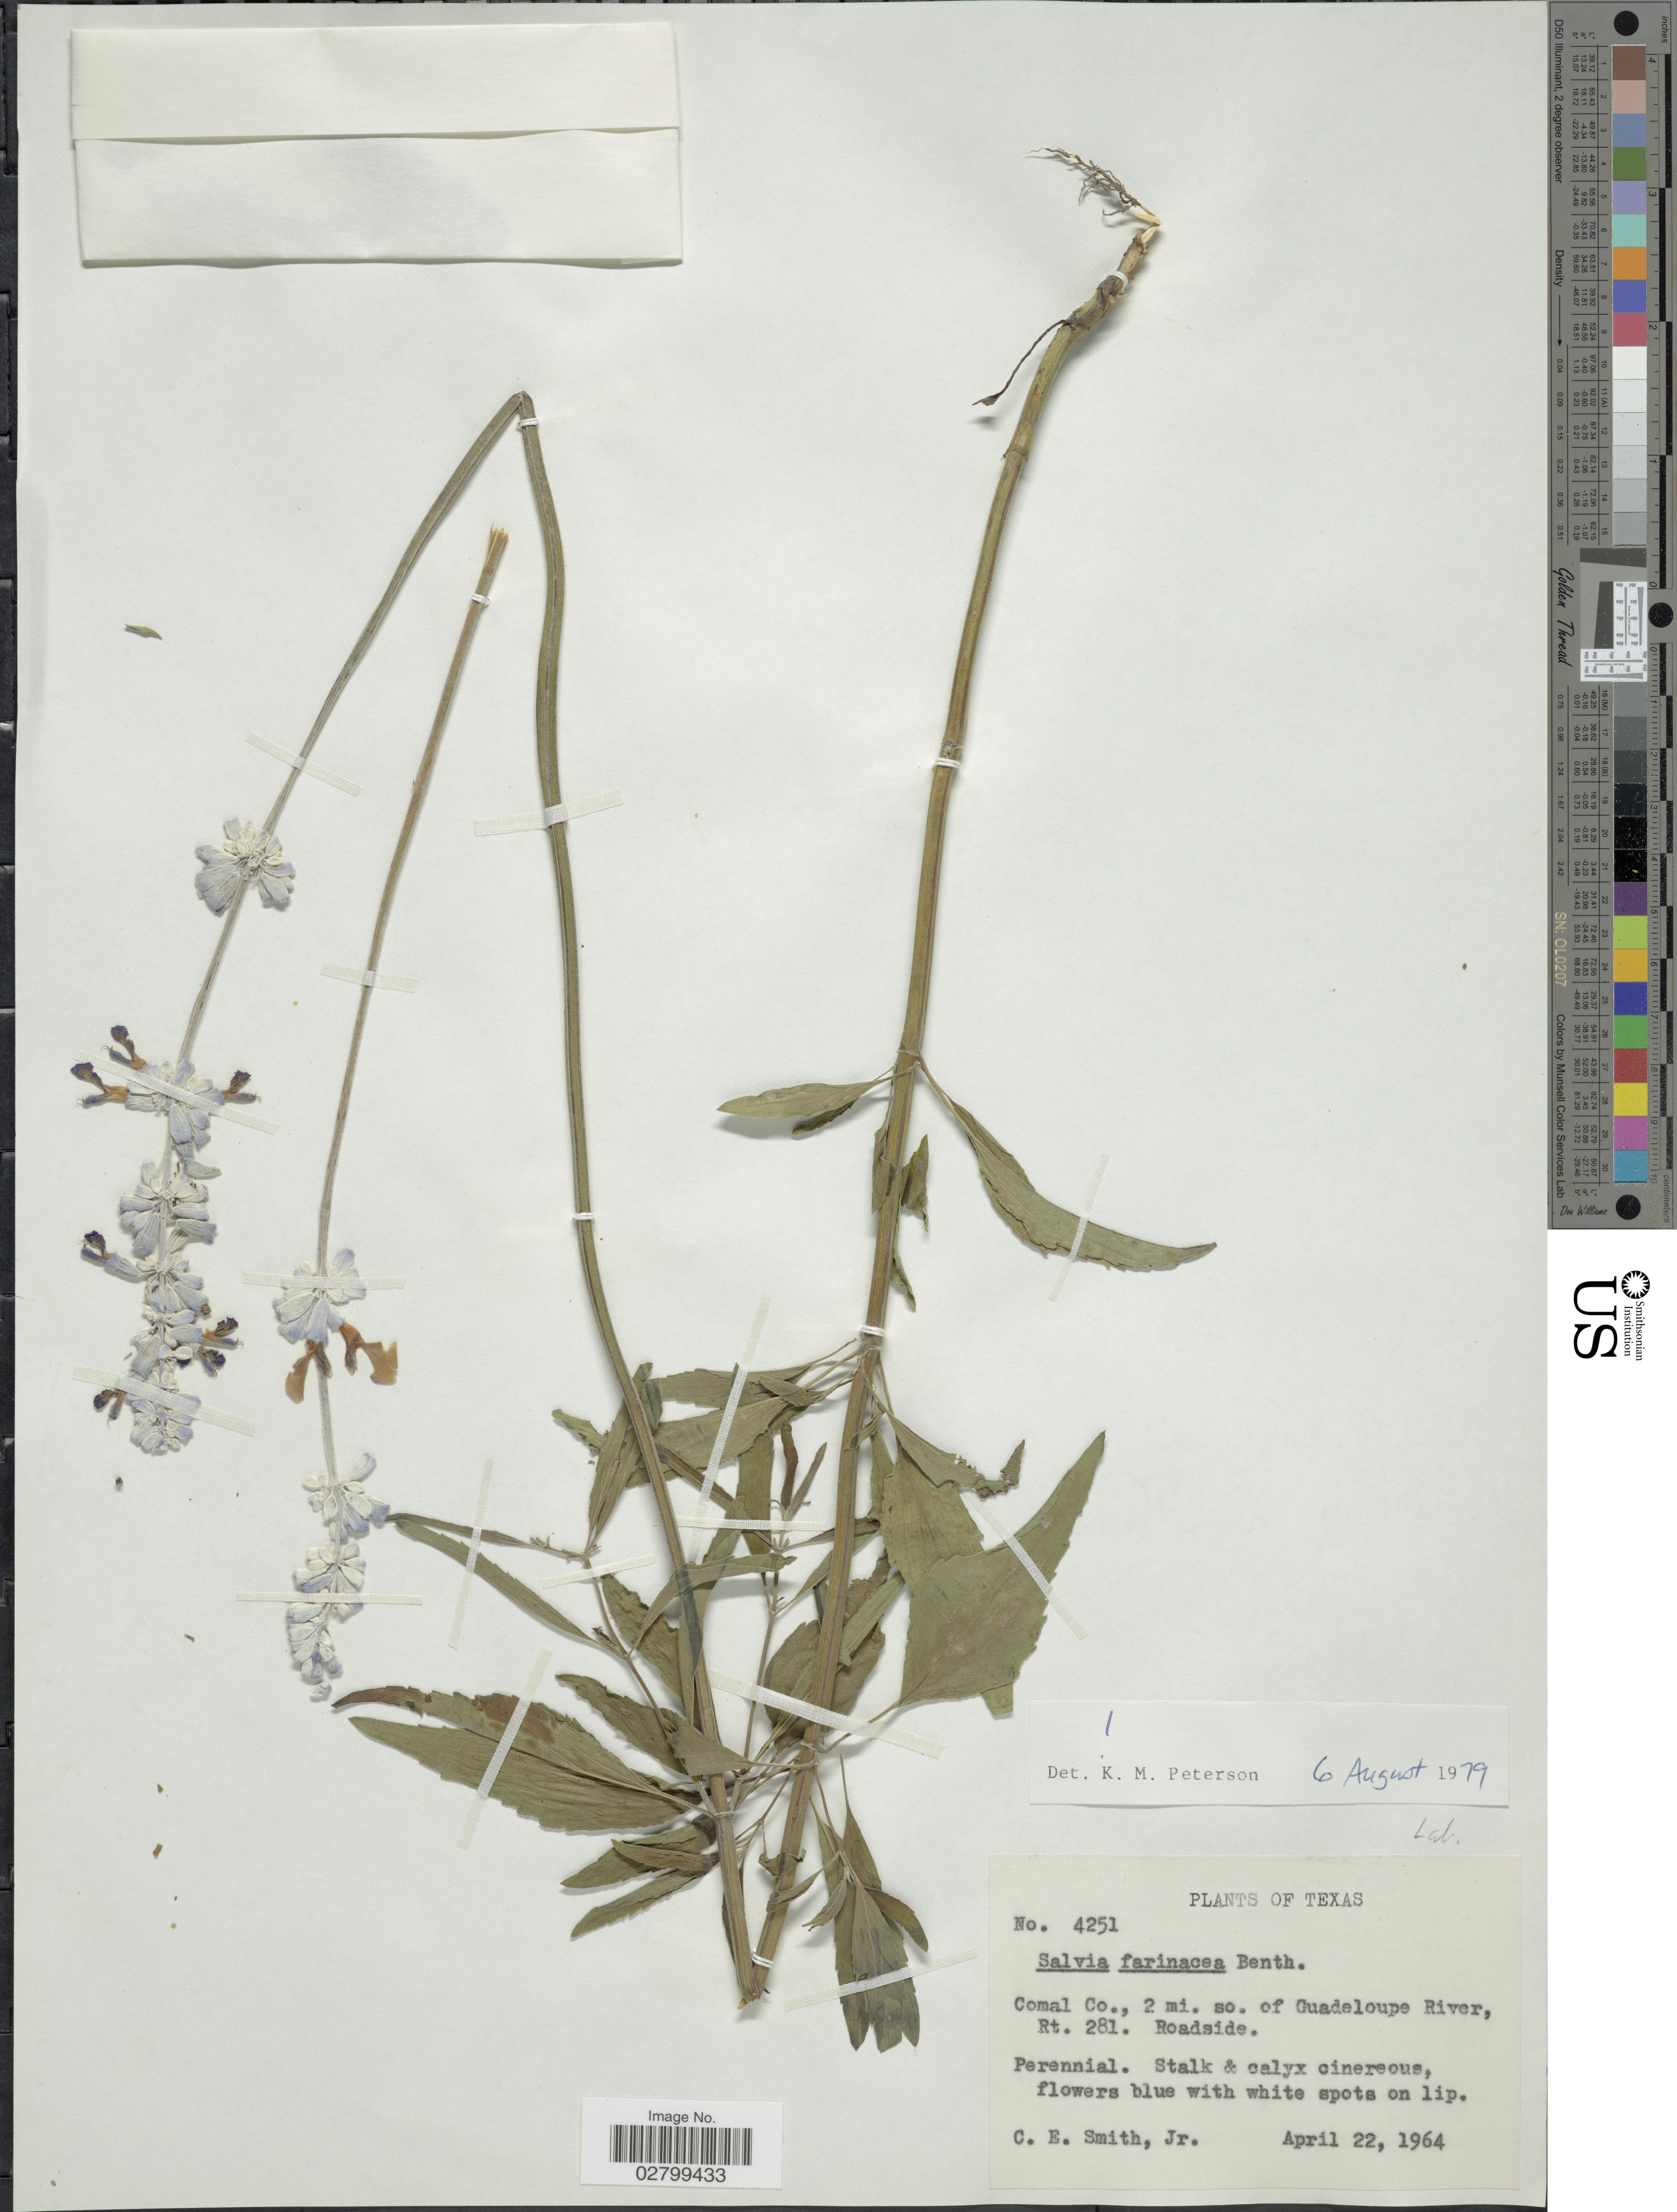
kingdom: Plantae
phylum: Tracheophyta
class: Magnoliopsida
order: Lamiales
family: Lamiaceae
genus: Salvia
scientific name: Salvia farinacea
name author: Benth.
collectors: C. E. Smith Jr.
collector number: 4251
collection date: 1964-04-22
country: United States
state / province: Texas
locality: Comal Co., 2 mi. so. of Guadeloupe River, Rt. 281. Roadside.